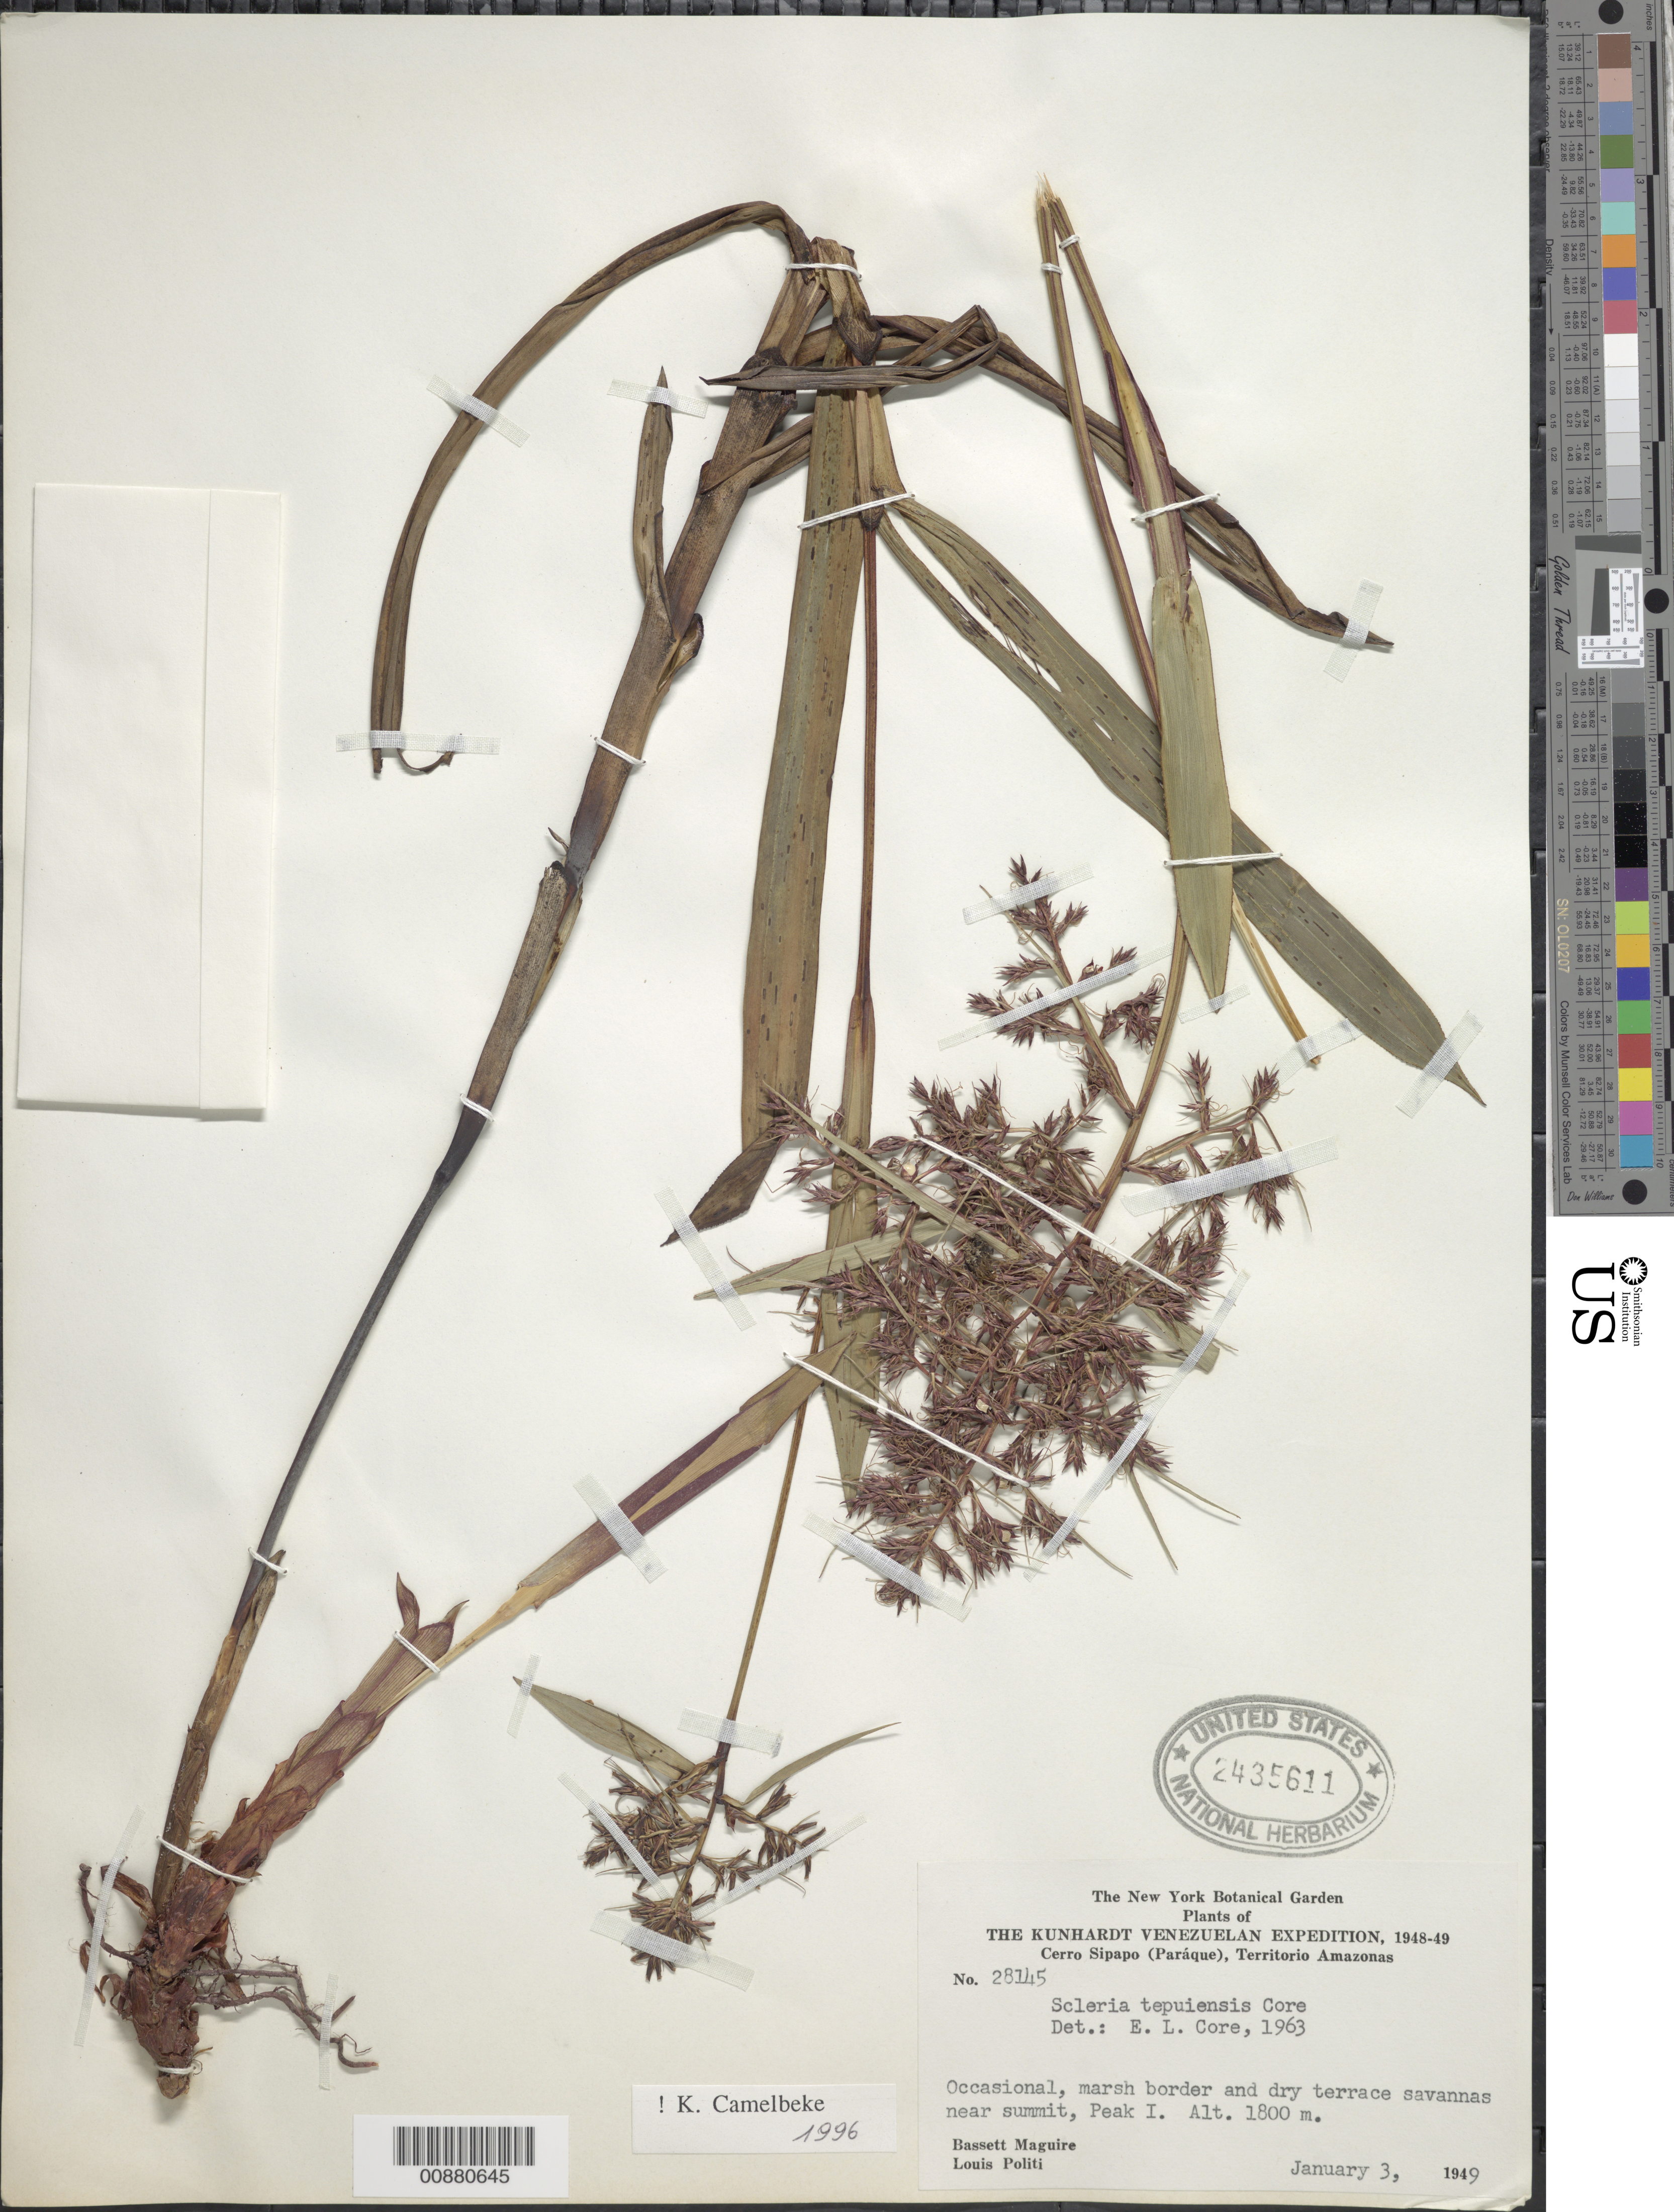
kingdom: Plantae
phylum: Tracheophyta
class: Liliopsida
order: Poales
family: Cyperaceae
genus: Scleria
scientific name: Scleria tepuiensis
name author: Core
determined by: Camelbeke, K.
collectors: B. Maguire & L. Politi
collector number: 28145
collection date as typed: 3-Jan-49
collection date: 1949-01-03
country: Venezuela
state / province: Amazonas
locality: Cerro Sipapo (Paráque), summit peak I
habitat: Marsh border and dry terrace savannas near summit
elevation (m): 1800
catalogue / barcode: US 2435611